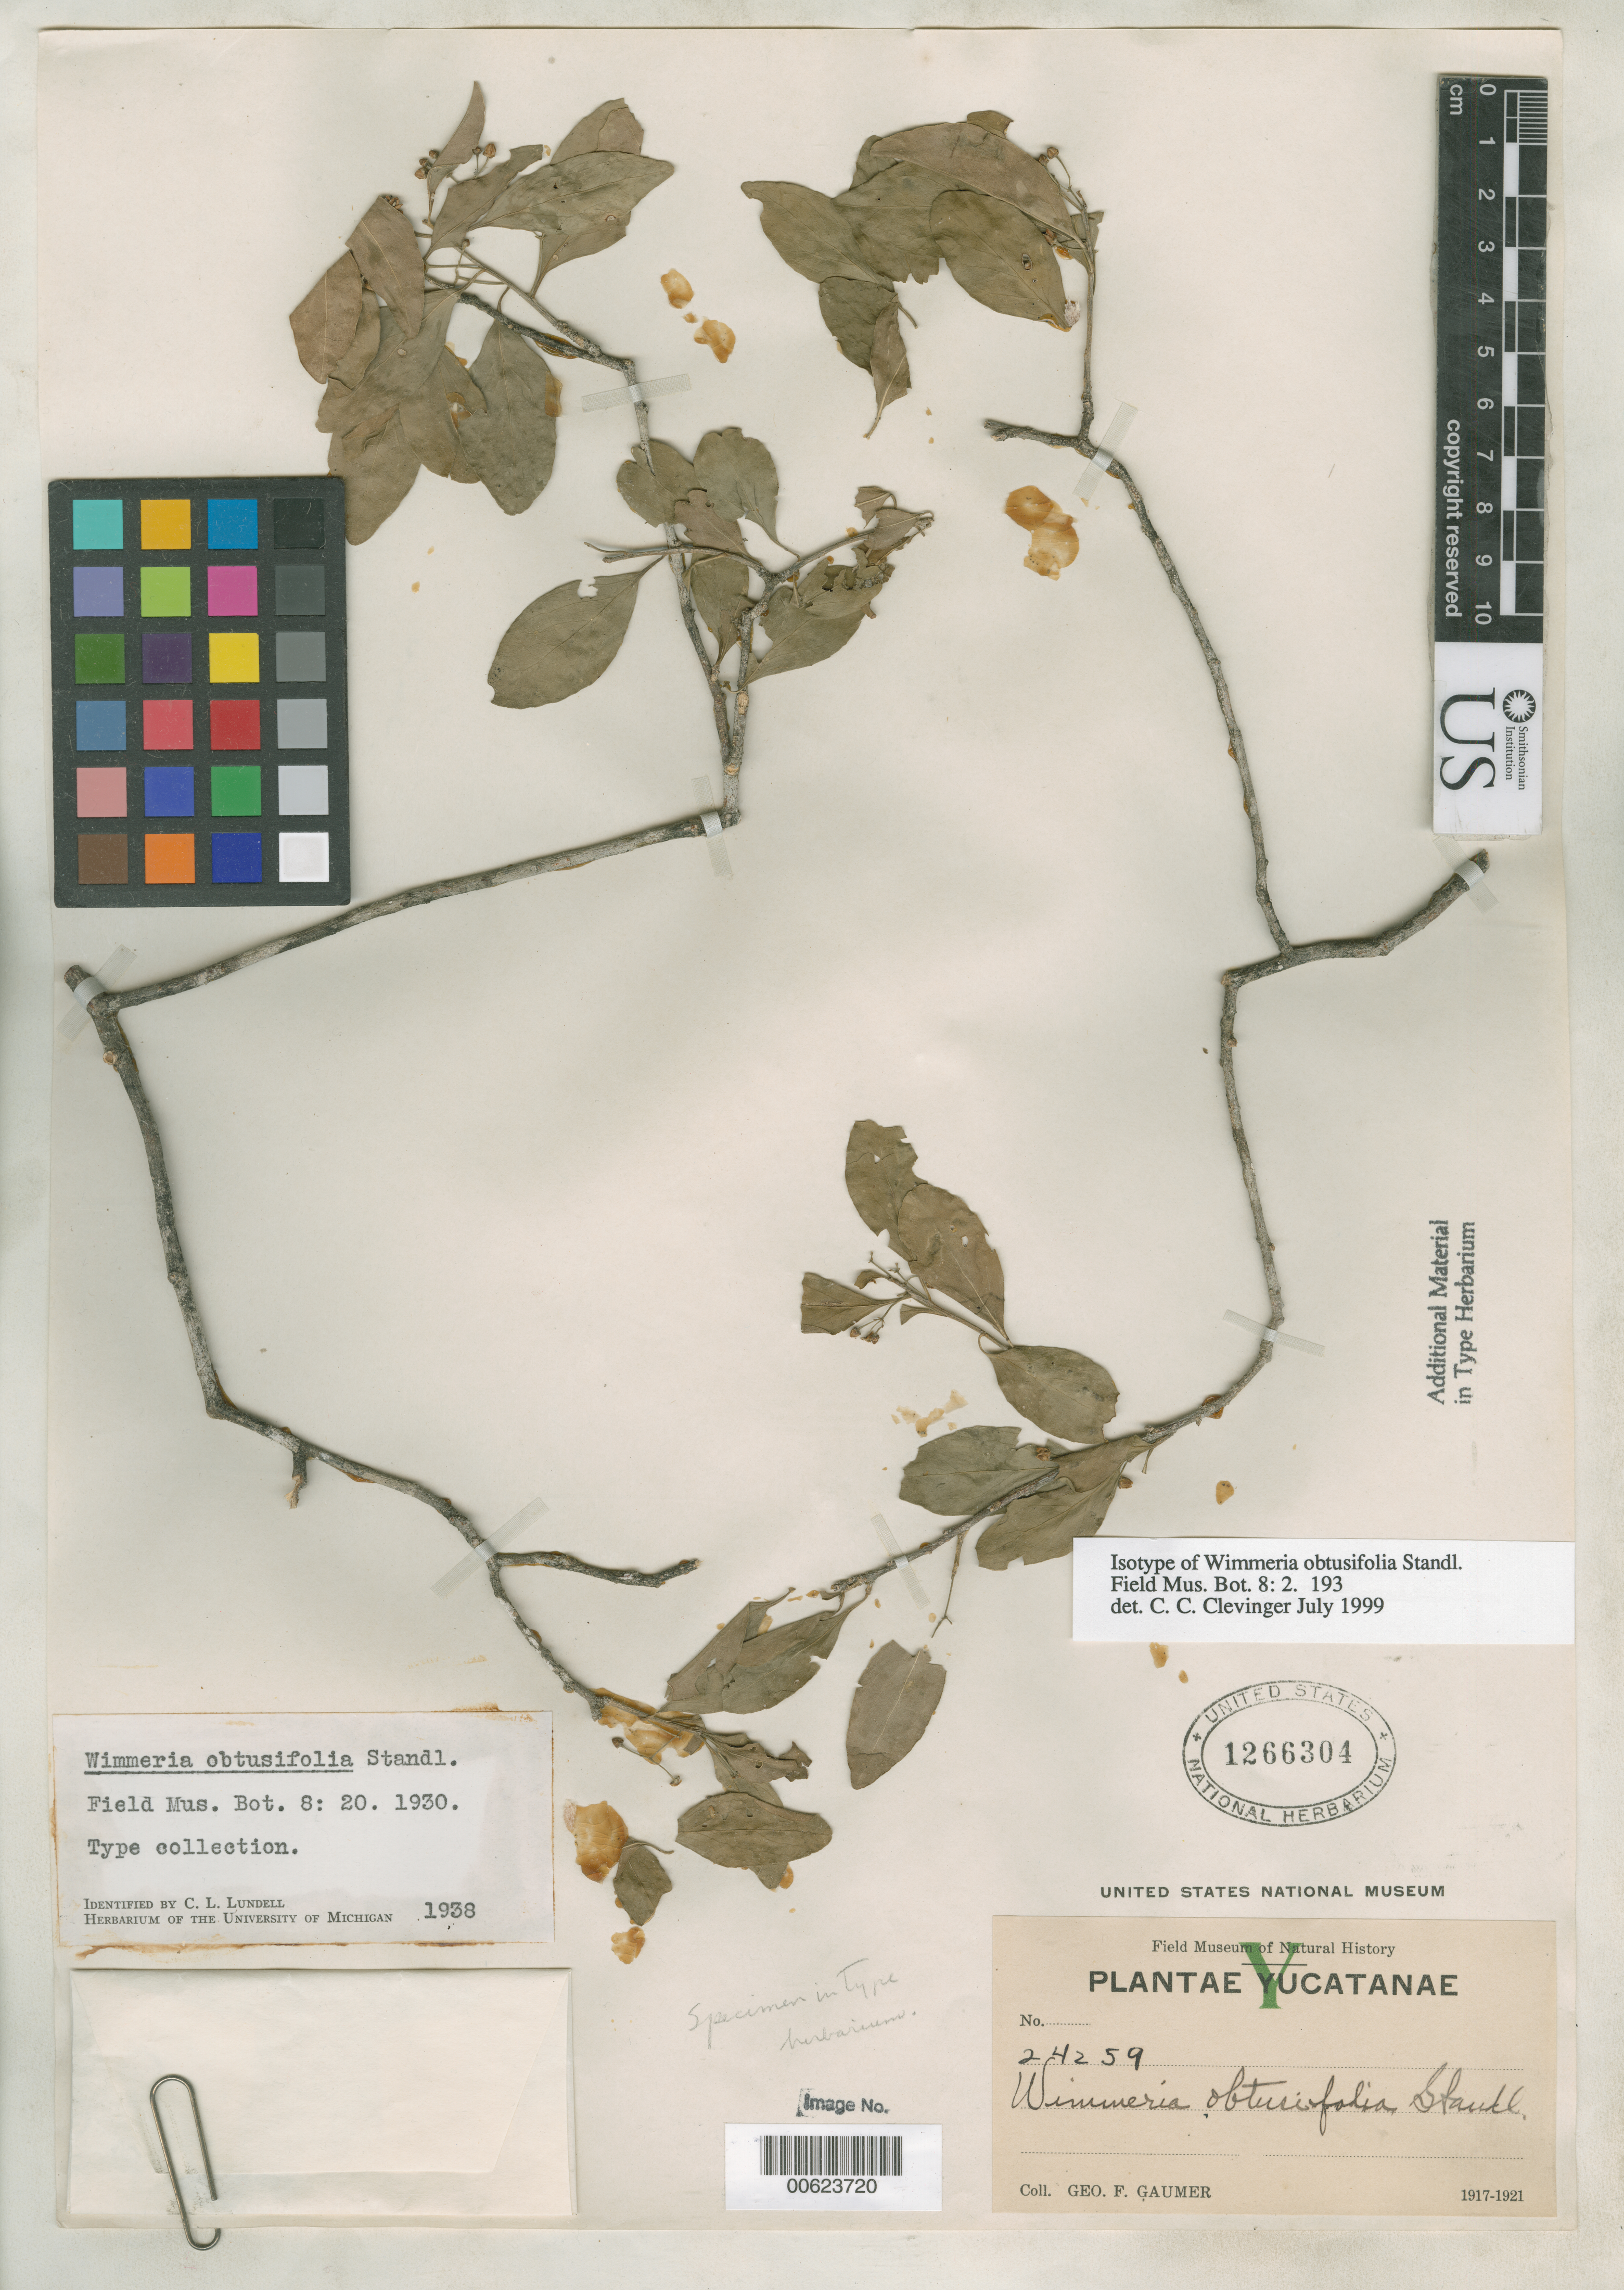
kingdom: Plantae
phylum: Tracheophyta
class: Magnoliopsida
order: Celastrales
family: Celastraceae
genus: Wimmeria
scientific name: Wimmeria obtusifolia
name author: Standl.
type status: Isotype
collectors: G. F. Gaumer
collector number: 24259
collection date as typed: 1917 to -- --- 1921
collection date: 1917/1921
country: Mexico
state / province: Yucatán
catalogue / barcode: US 1266304